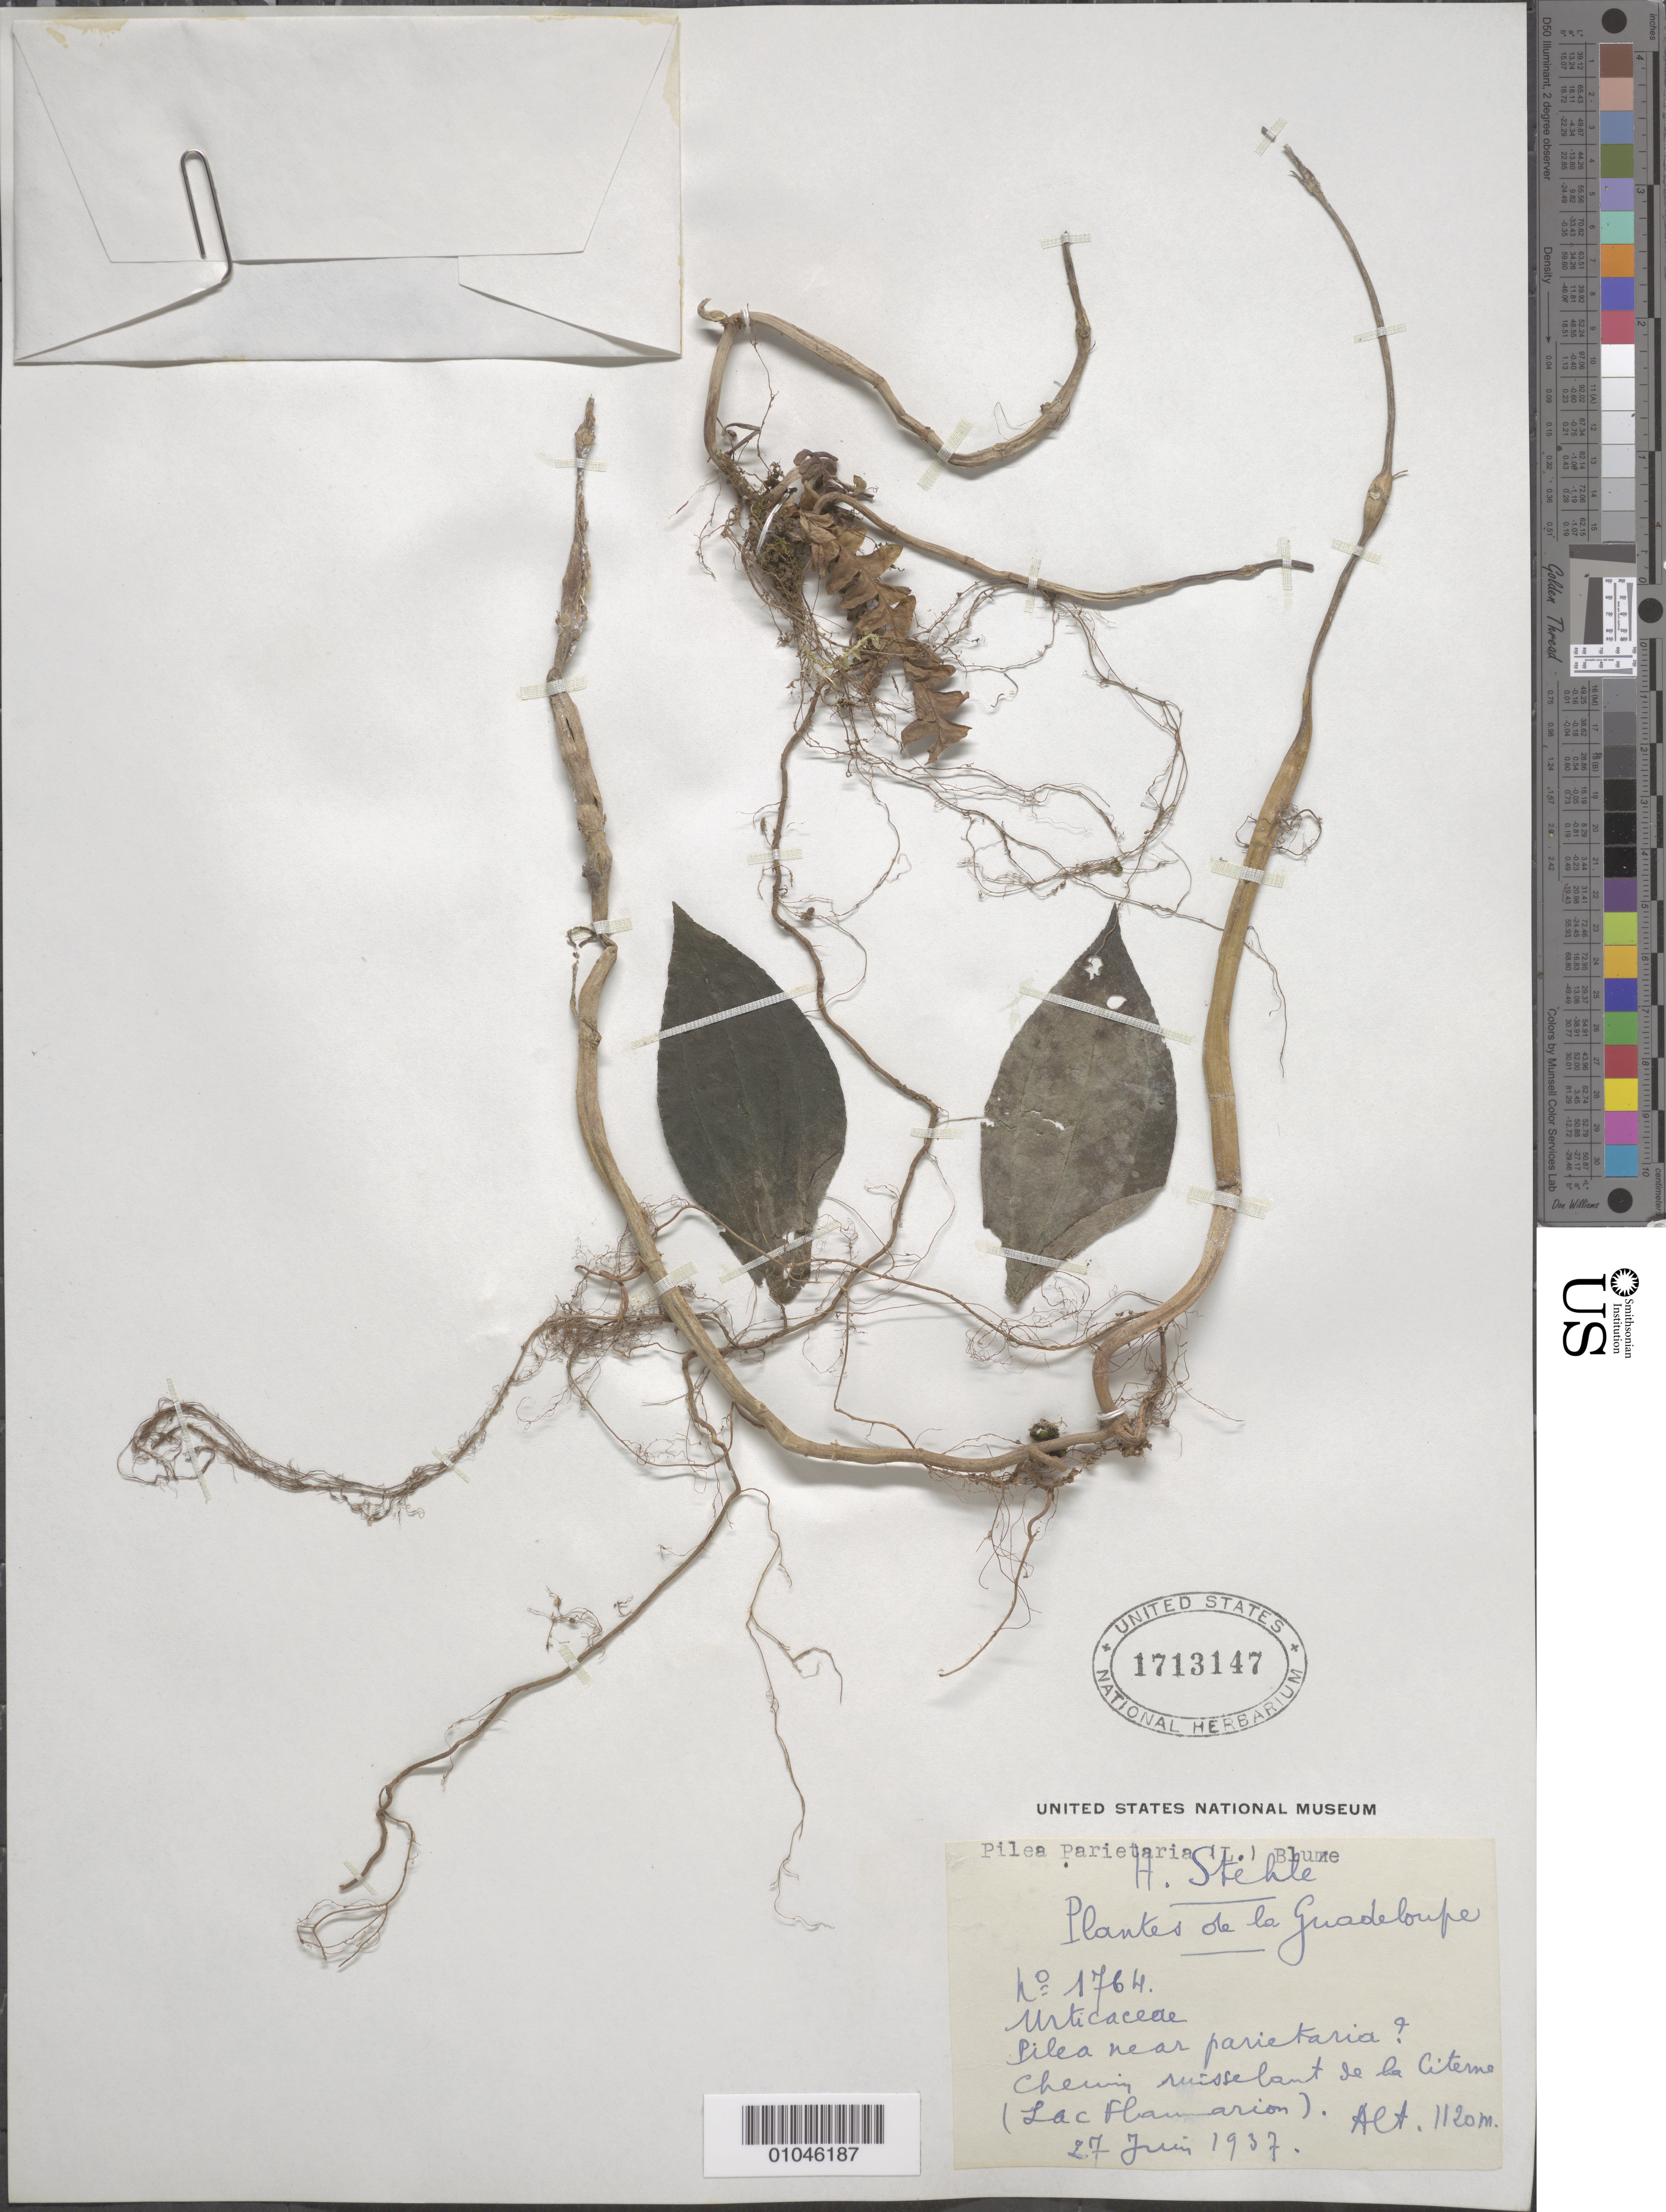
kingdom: Plantae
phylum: Tracheophyta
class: Magnoliopsida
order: Rosales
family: Urticaceae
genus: Pilea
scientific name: Pilea parietaria var. parietaria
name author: (L.) Blume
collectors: H. Stehlé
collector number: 1764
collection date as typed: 27 Jun 1937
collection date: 1937-06-27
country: Guadeloupe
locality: Lac Flammarion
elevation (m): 1120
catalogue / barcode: US 1713147